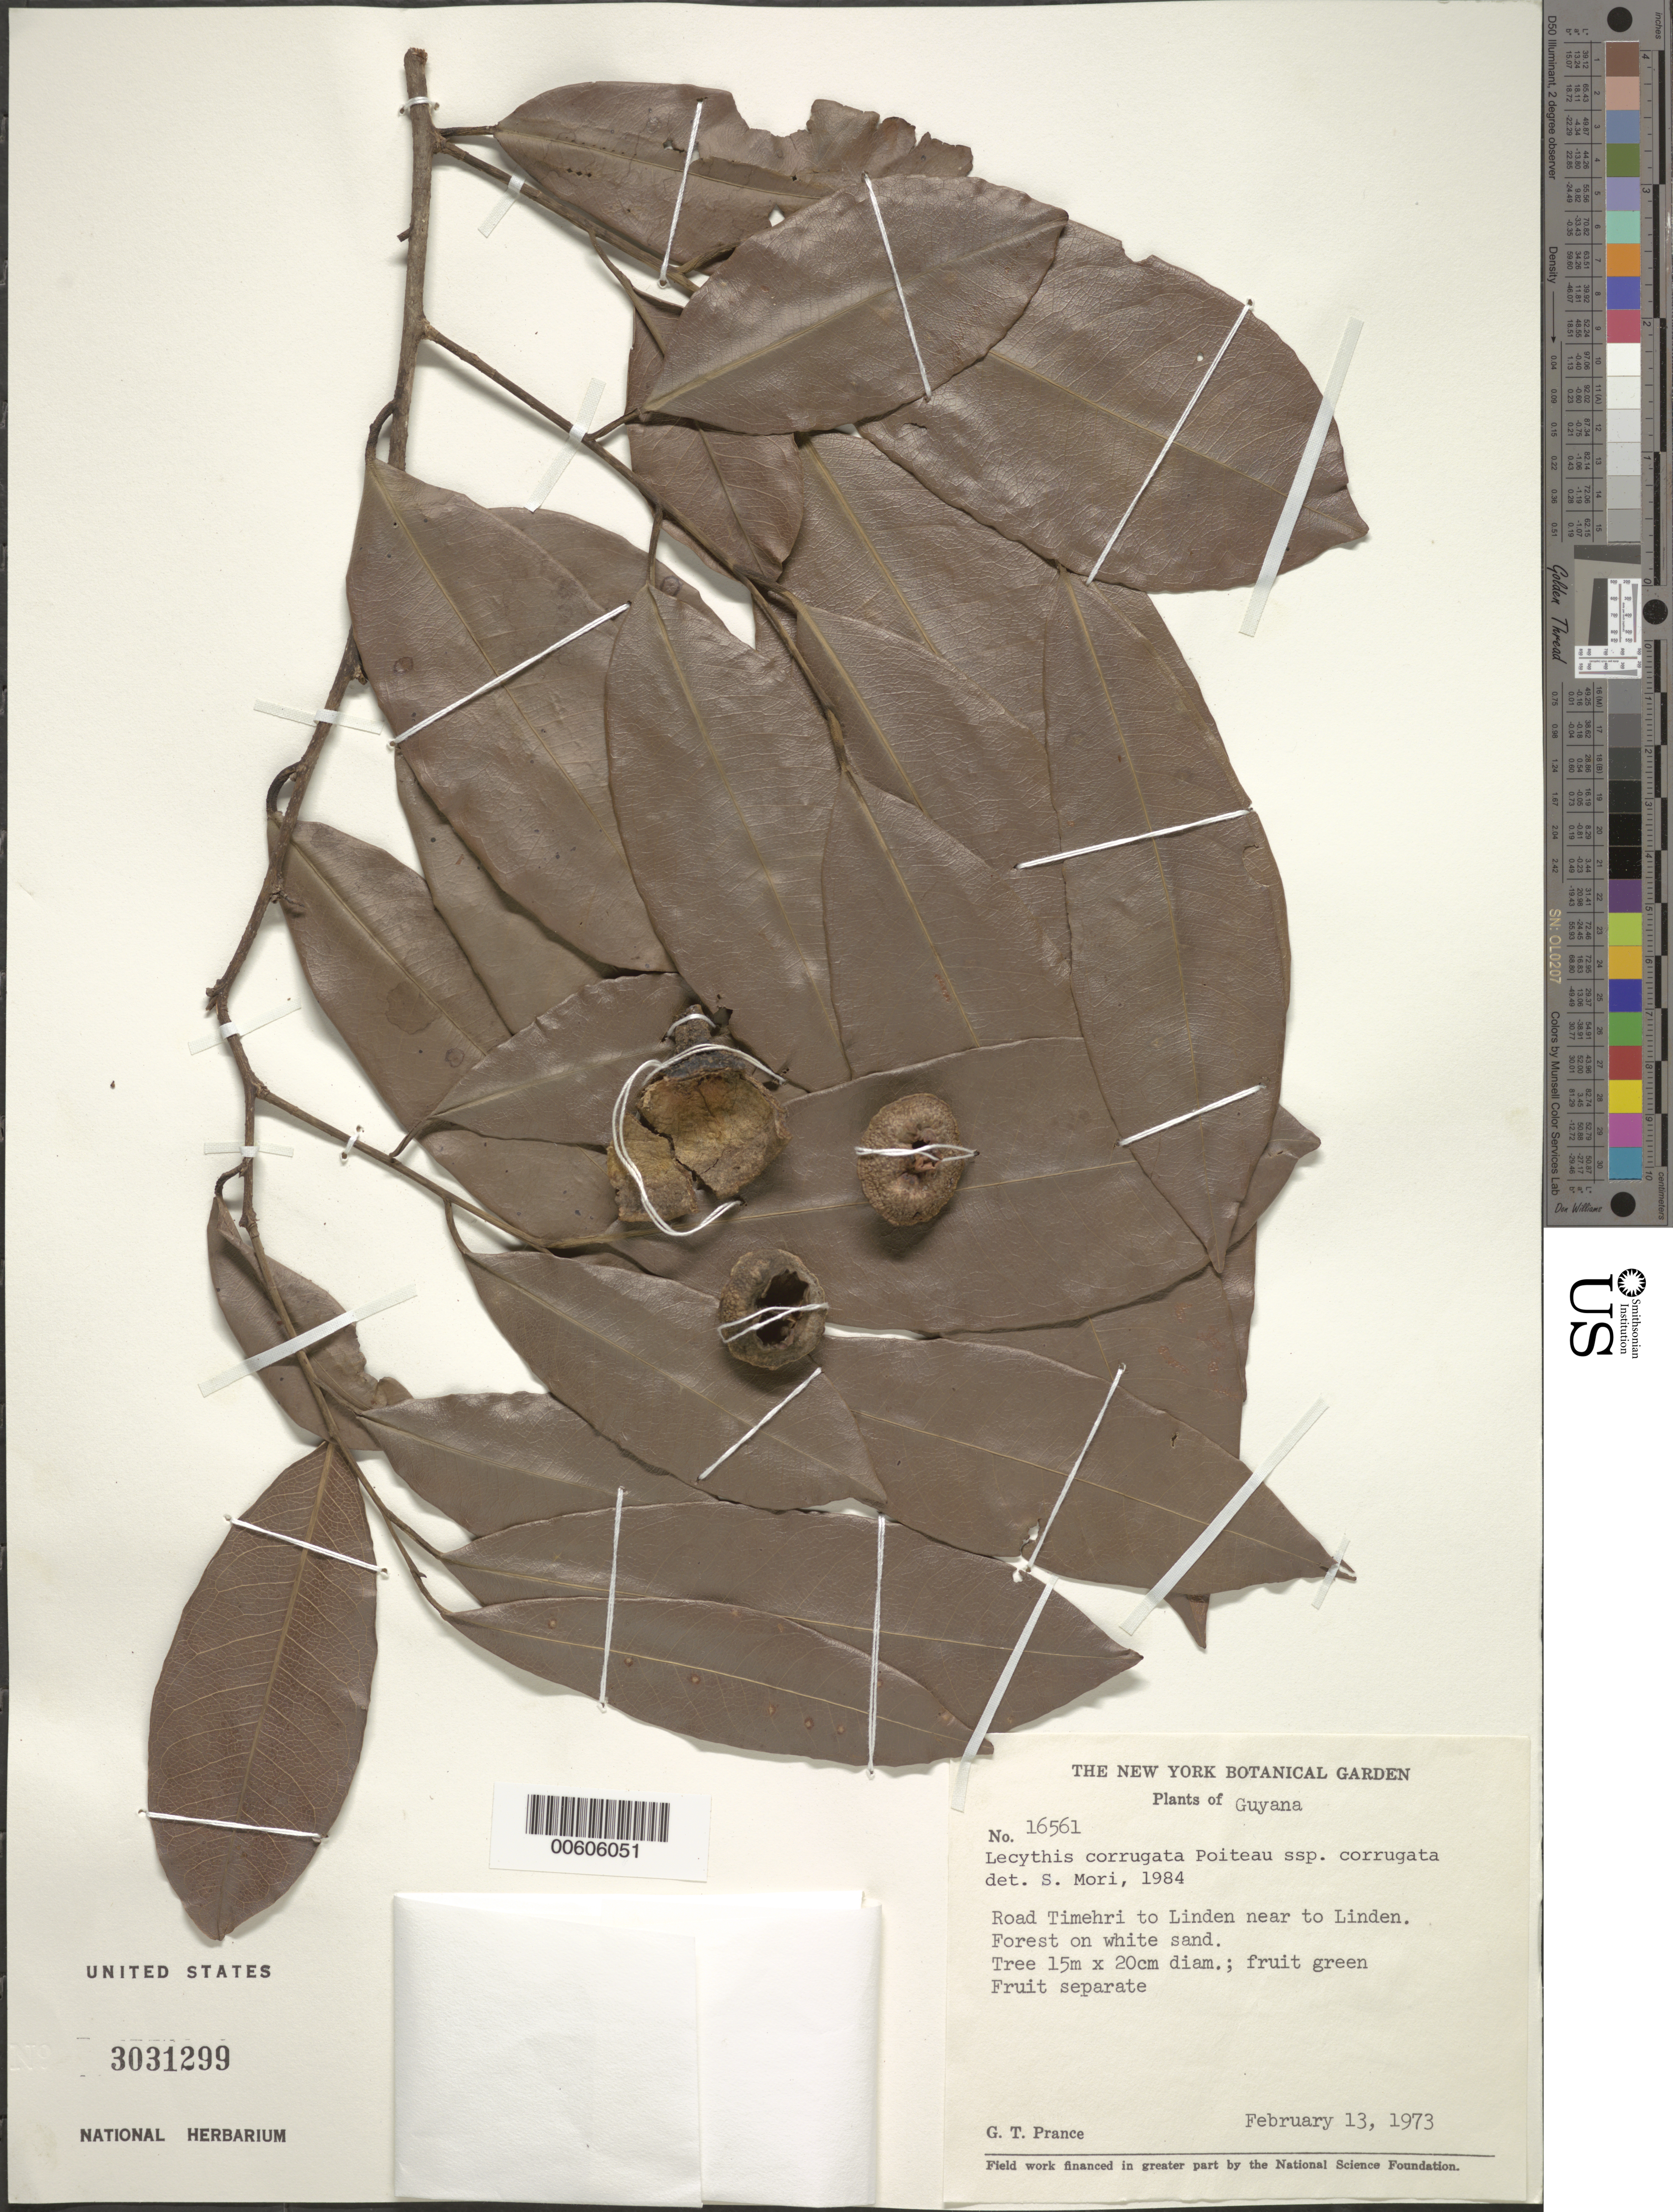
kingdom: Plantae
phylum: Tracheophyta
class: Magnoliopsida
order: Ericales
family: Lecythidaceae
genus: Lecythis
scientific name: Lecythis corrugata subsp. corrugata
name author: Poit.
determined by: Mori, Scott A.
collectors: G. T. Prance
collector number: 16561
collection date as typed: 13-Feb-73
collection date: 1973-02-13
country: Guyana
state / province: U. Demerara-Berbice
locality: Linden, near; road Timehri to Linden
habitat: Forest on white sand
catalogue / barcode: US 3031299